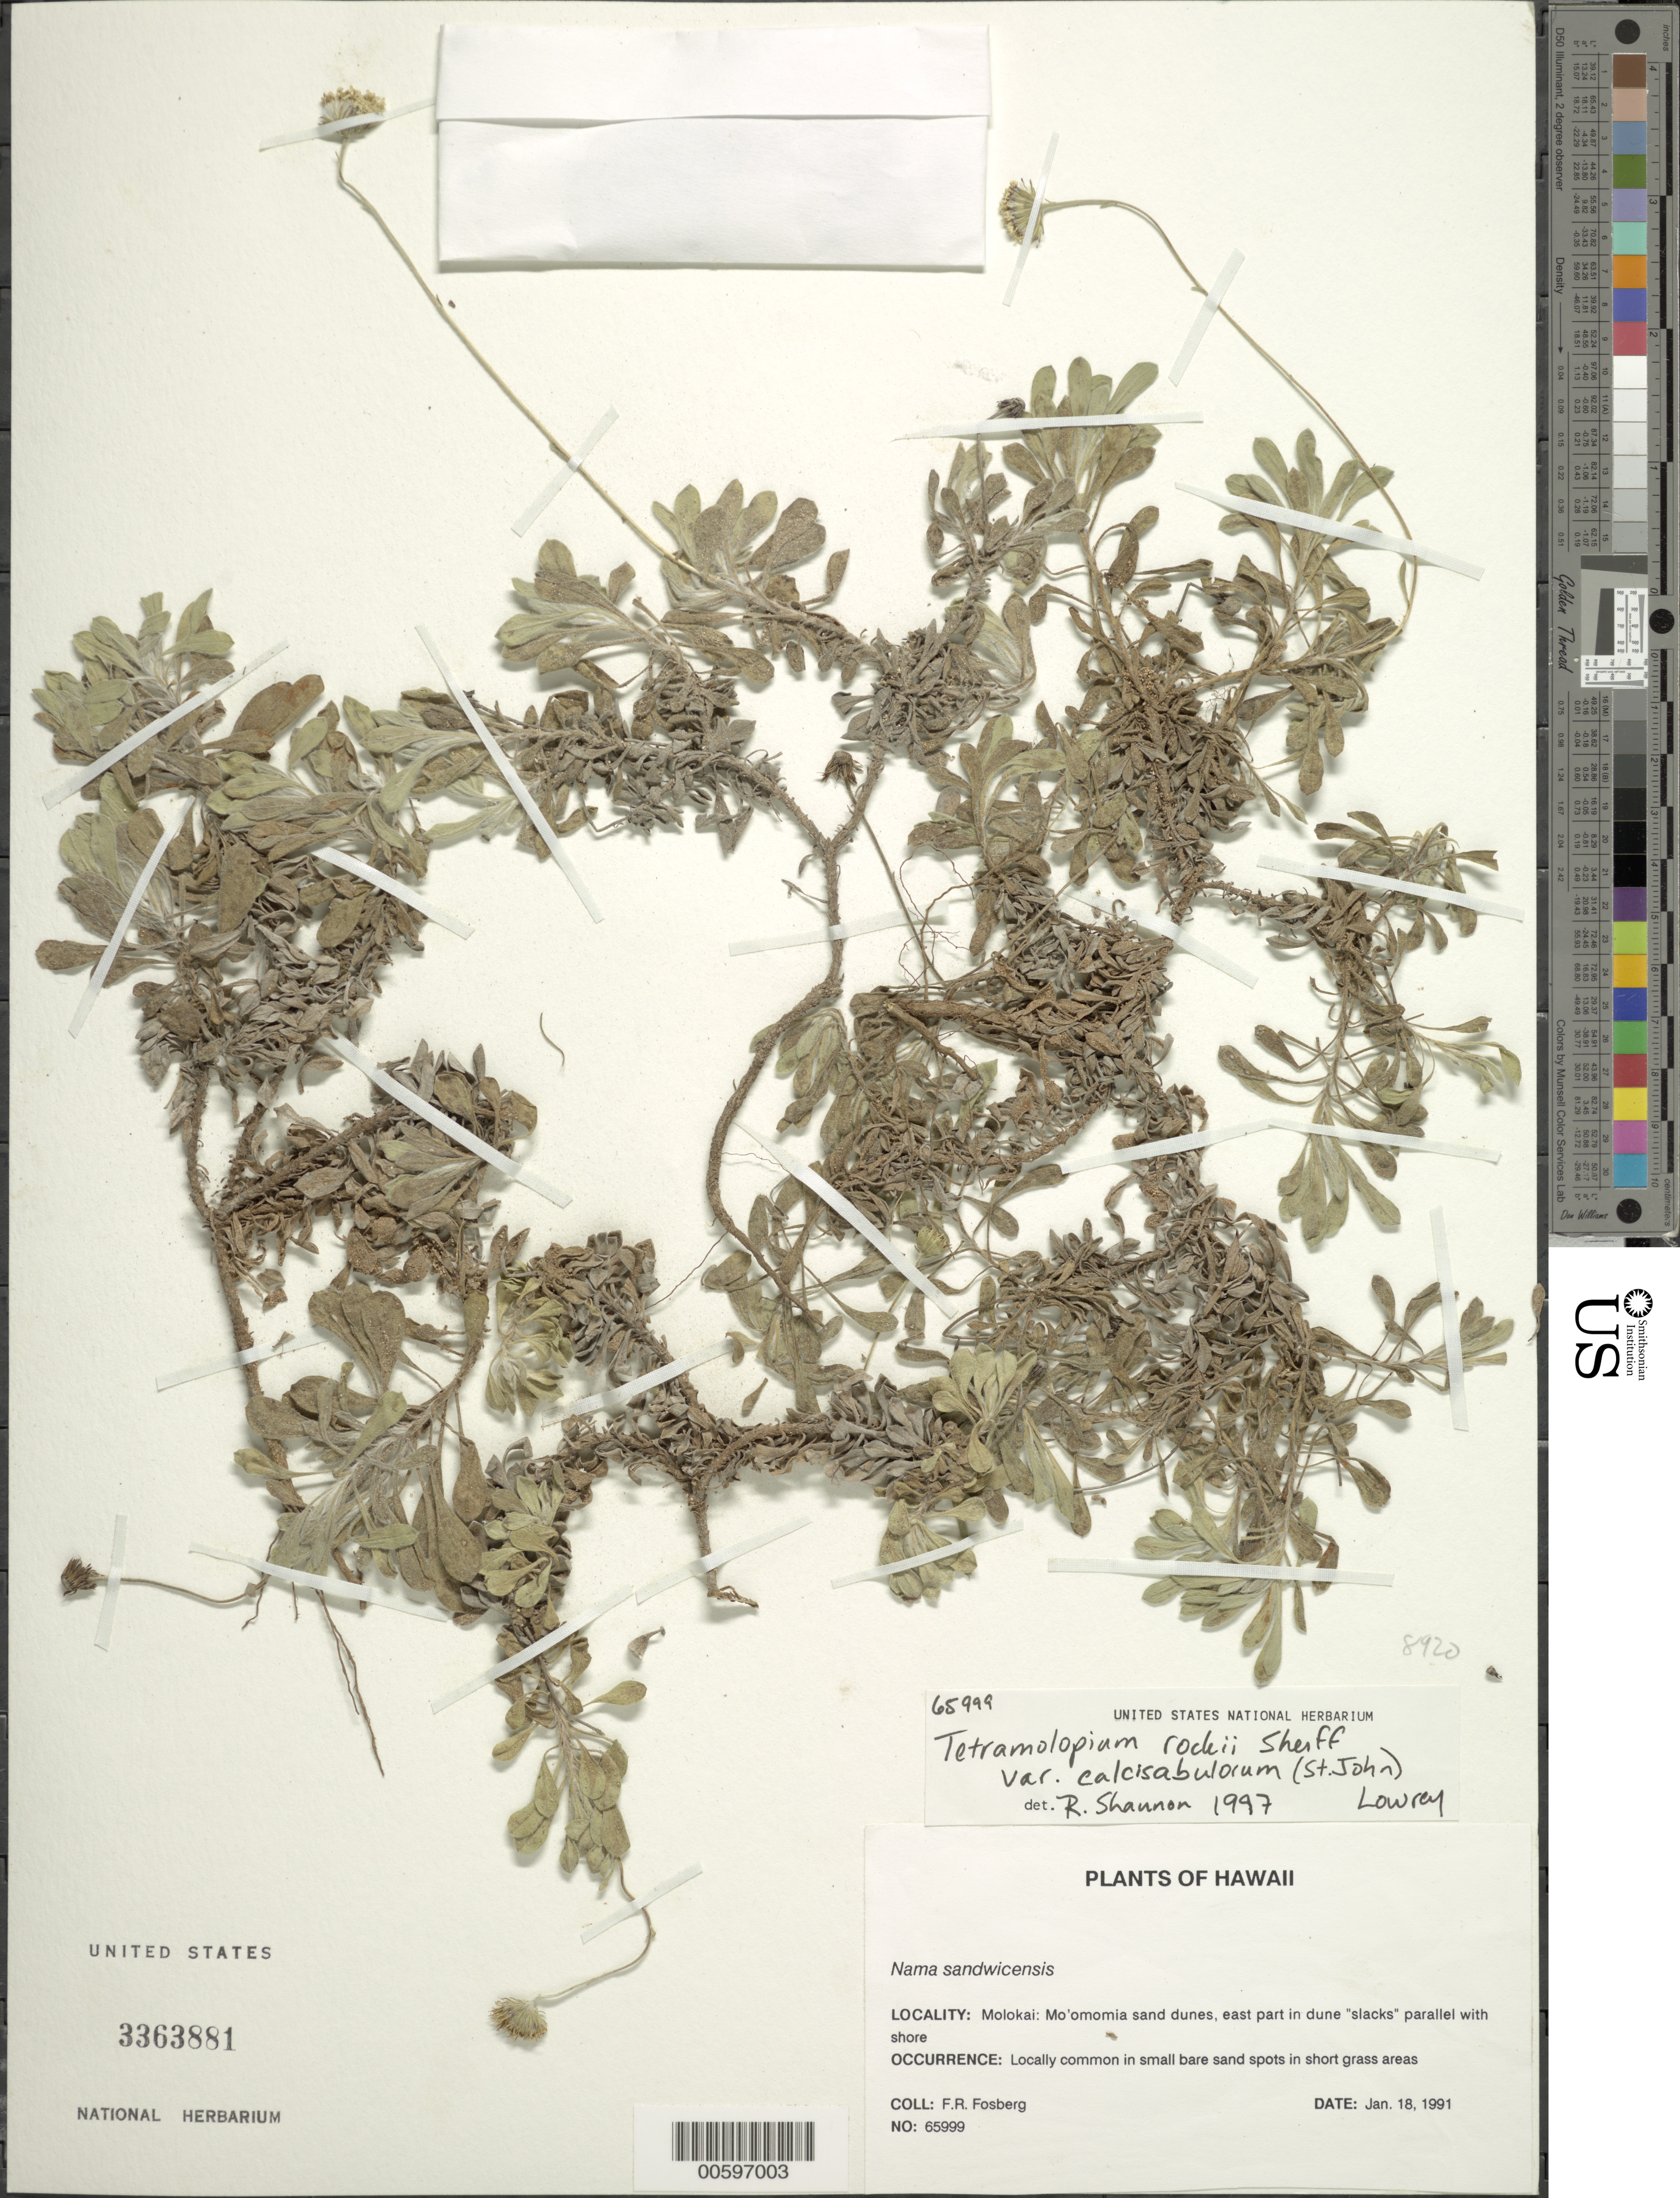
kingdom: Plantae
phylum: Tracheophyta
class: Magnoliopsida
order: Asterales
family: Asteraceae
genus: Tetramolopium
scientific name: Tetramolopium rockii var. calcisabulorum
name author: (H. St. John) Lowrey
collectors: F. R. Fosberg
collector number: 65999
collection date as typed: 18 Jan 1991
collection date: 1991-01-18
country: United States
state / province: Hawaii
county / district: Maui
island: Moloka'i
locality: Mo'omomia sand dunes, E part in dune "slacks" parallel with shore.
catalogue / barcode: US 3363881